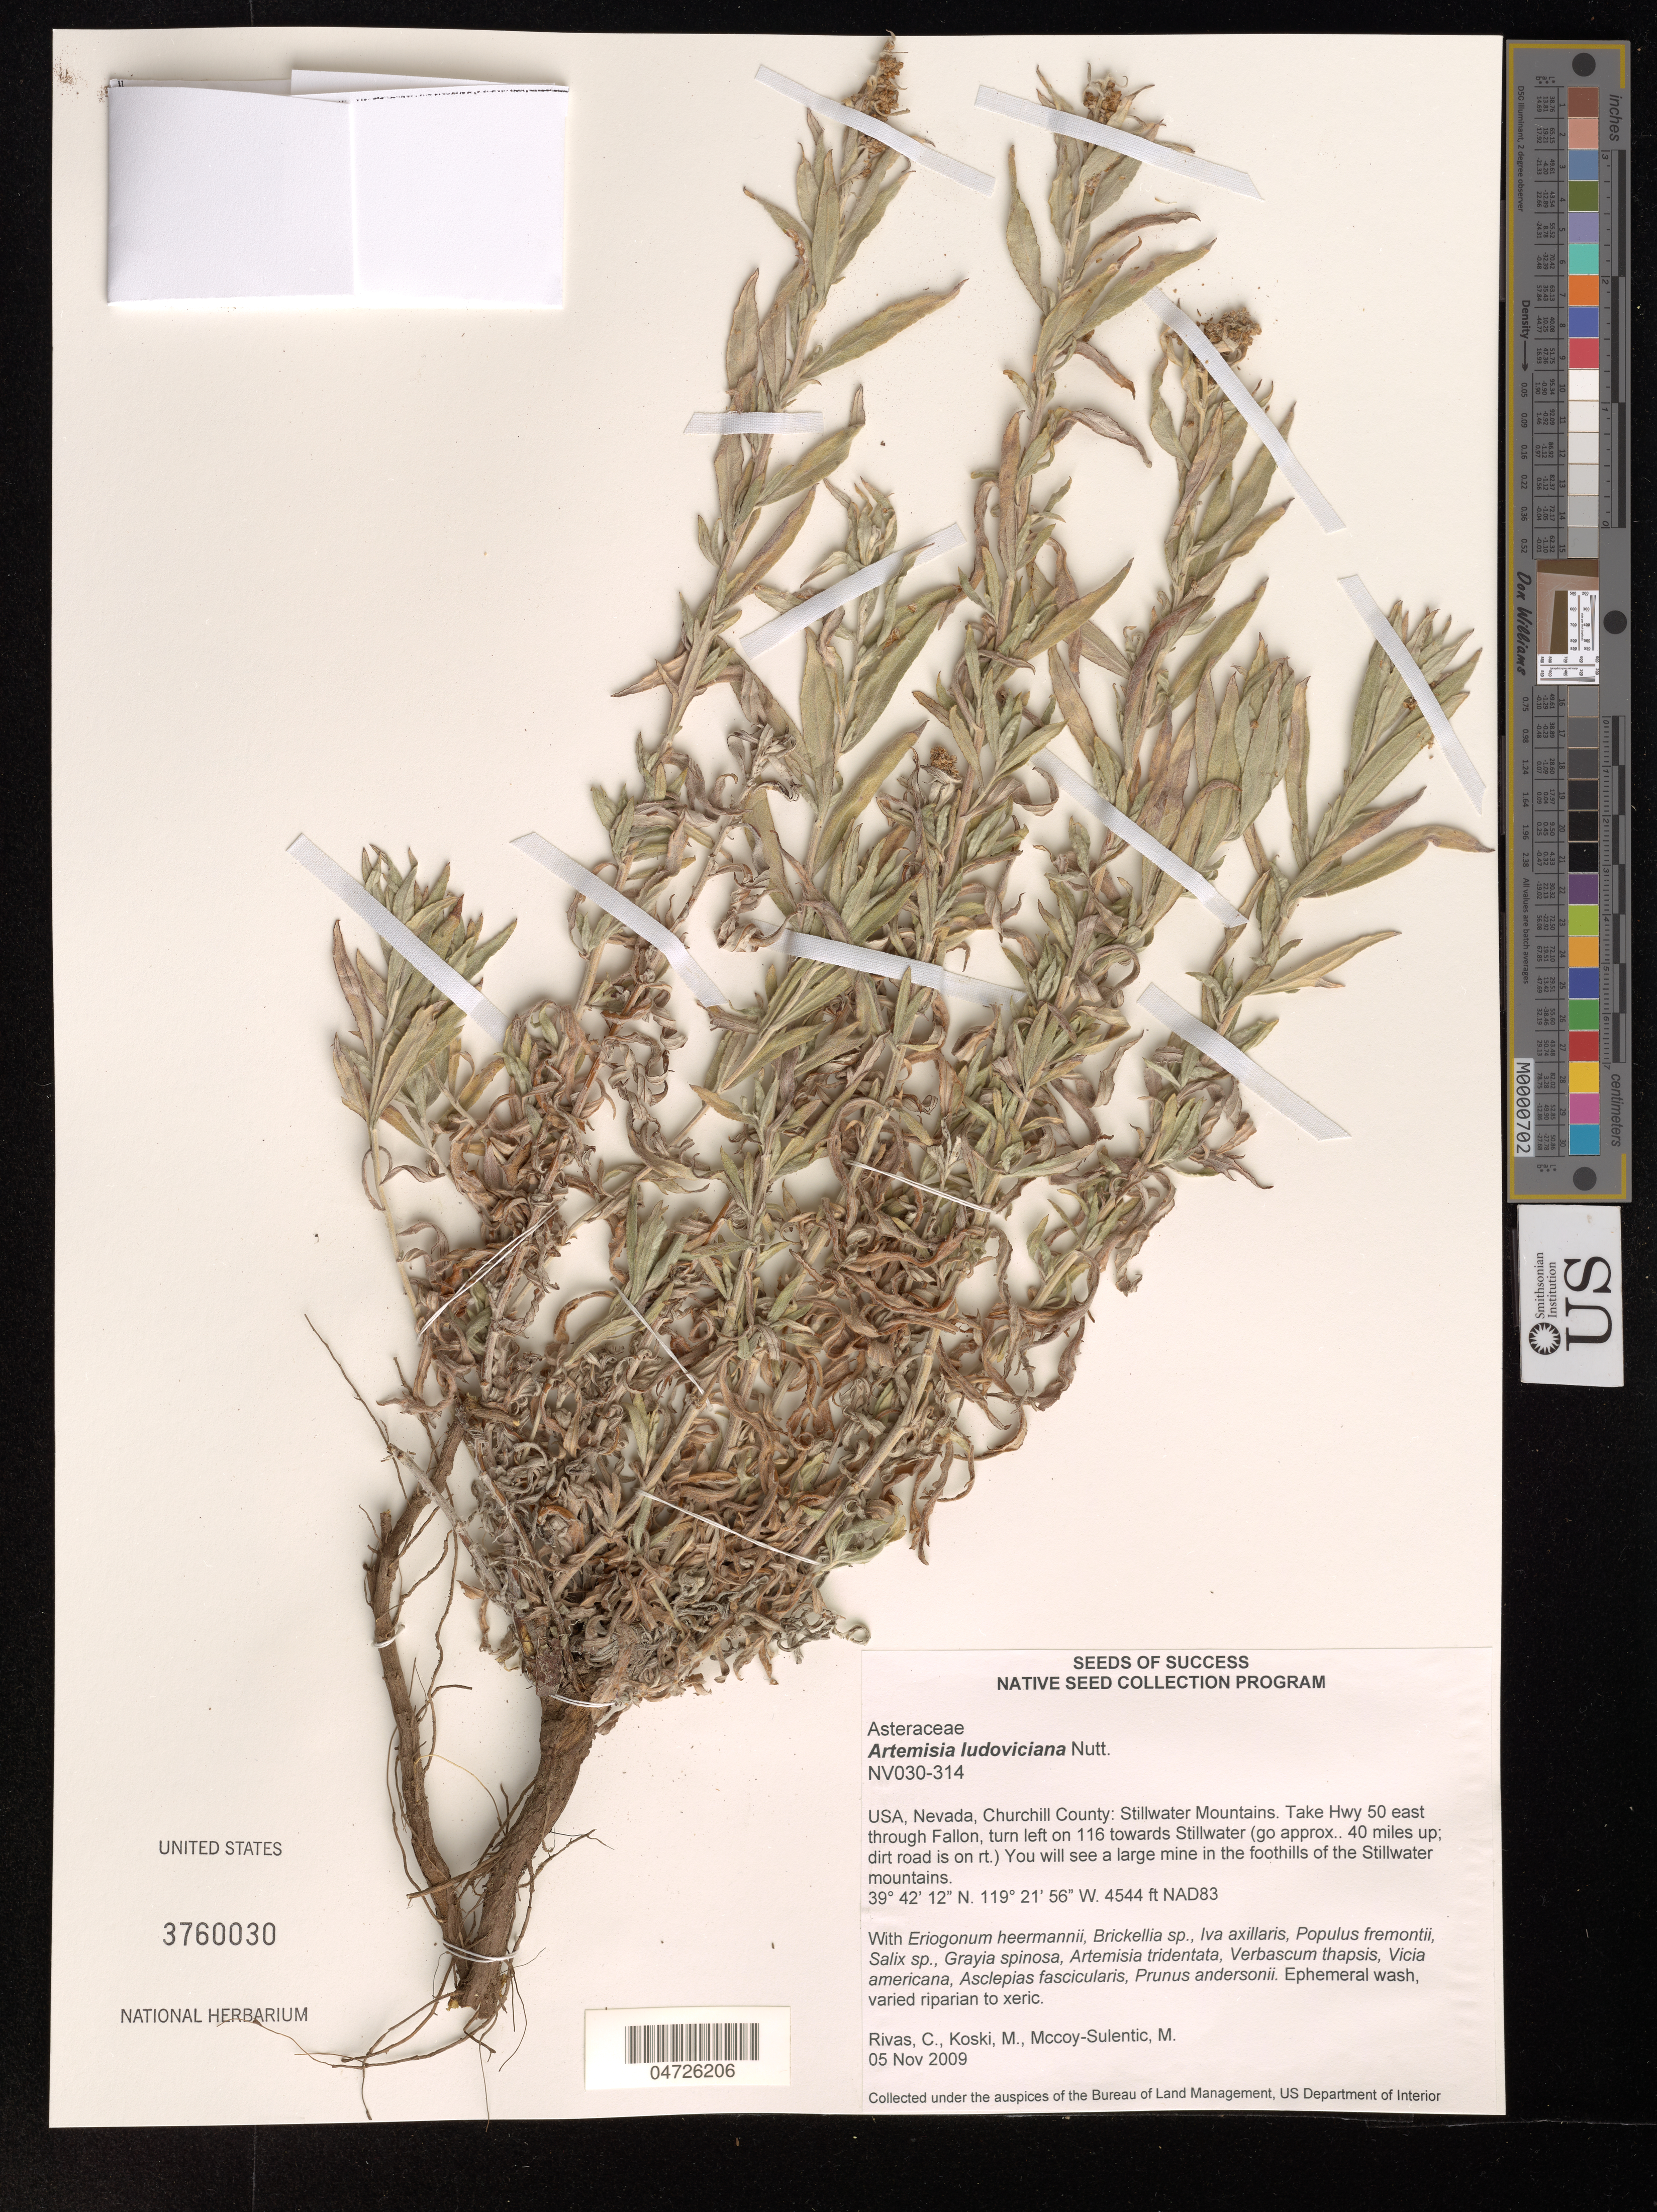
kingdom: Plantae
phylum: Tracheophyta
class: Magnoliopsida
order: Asterales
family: Asteraceae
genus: Artemisia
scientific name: Artemisia ludoviciana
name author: Nutt.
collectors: C. Rivas & M. Koski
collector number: NV030-314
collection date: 2009-11-05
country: United States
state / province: Nevada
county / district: Churchill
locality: Churchill County: Stillwater Mountains. Take Hwy 50 east through Fallon, turn left on 116 towards Stillwater (go approx. 40 miles up; dirt road is on rt.). You will see a large mine in the foothills of the Stillwater mountains. NAD83.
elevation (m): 1385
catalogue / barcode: US 3760030